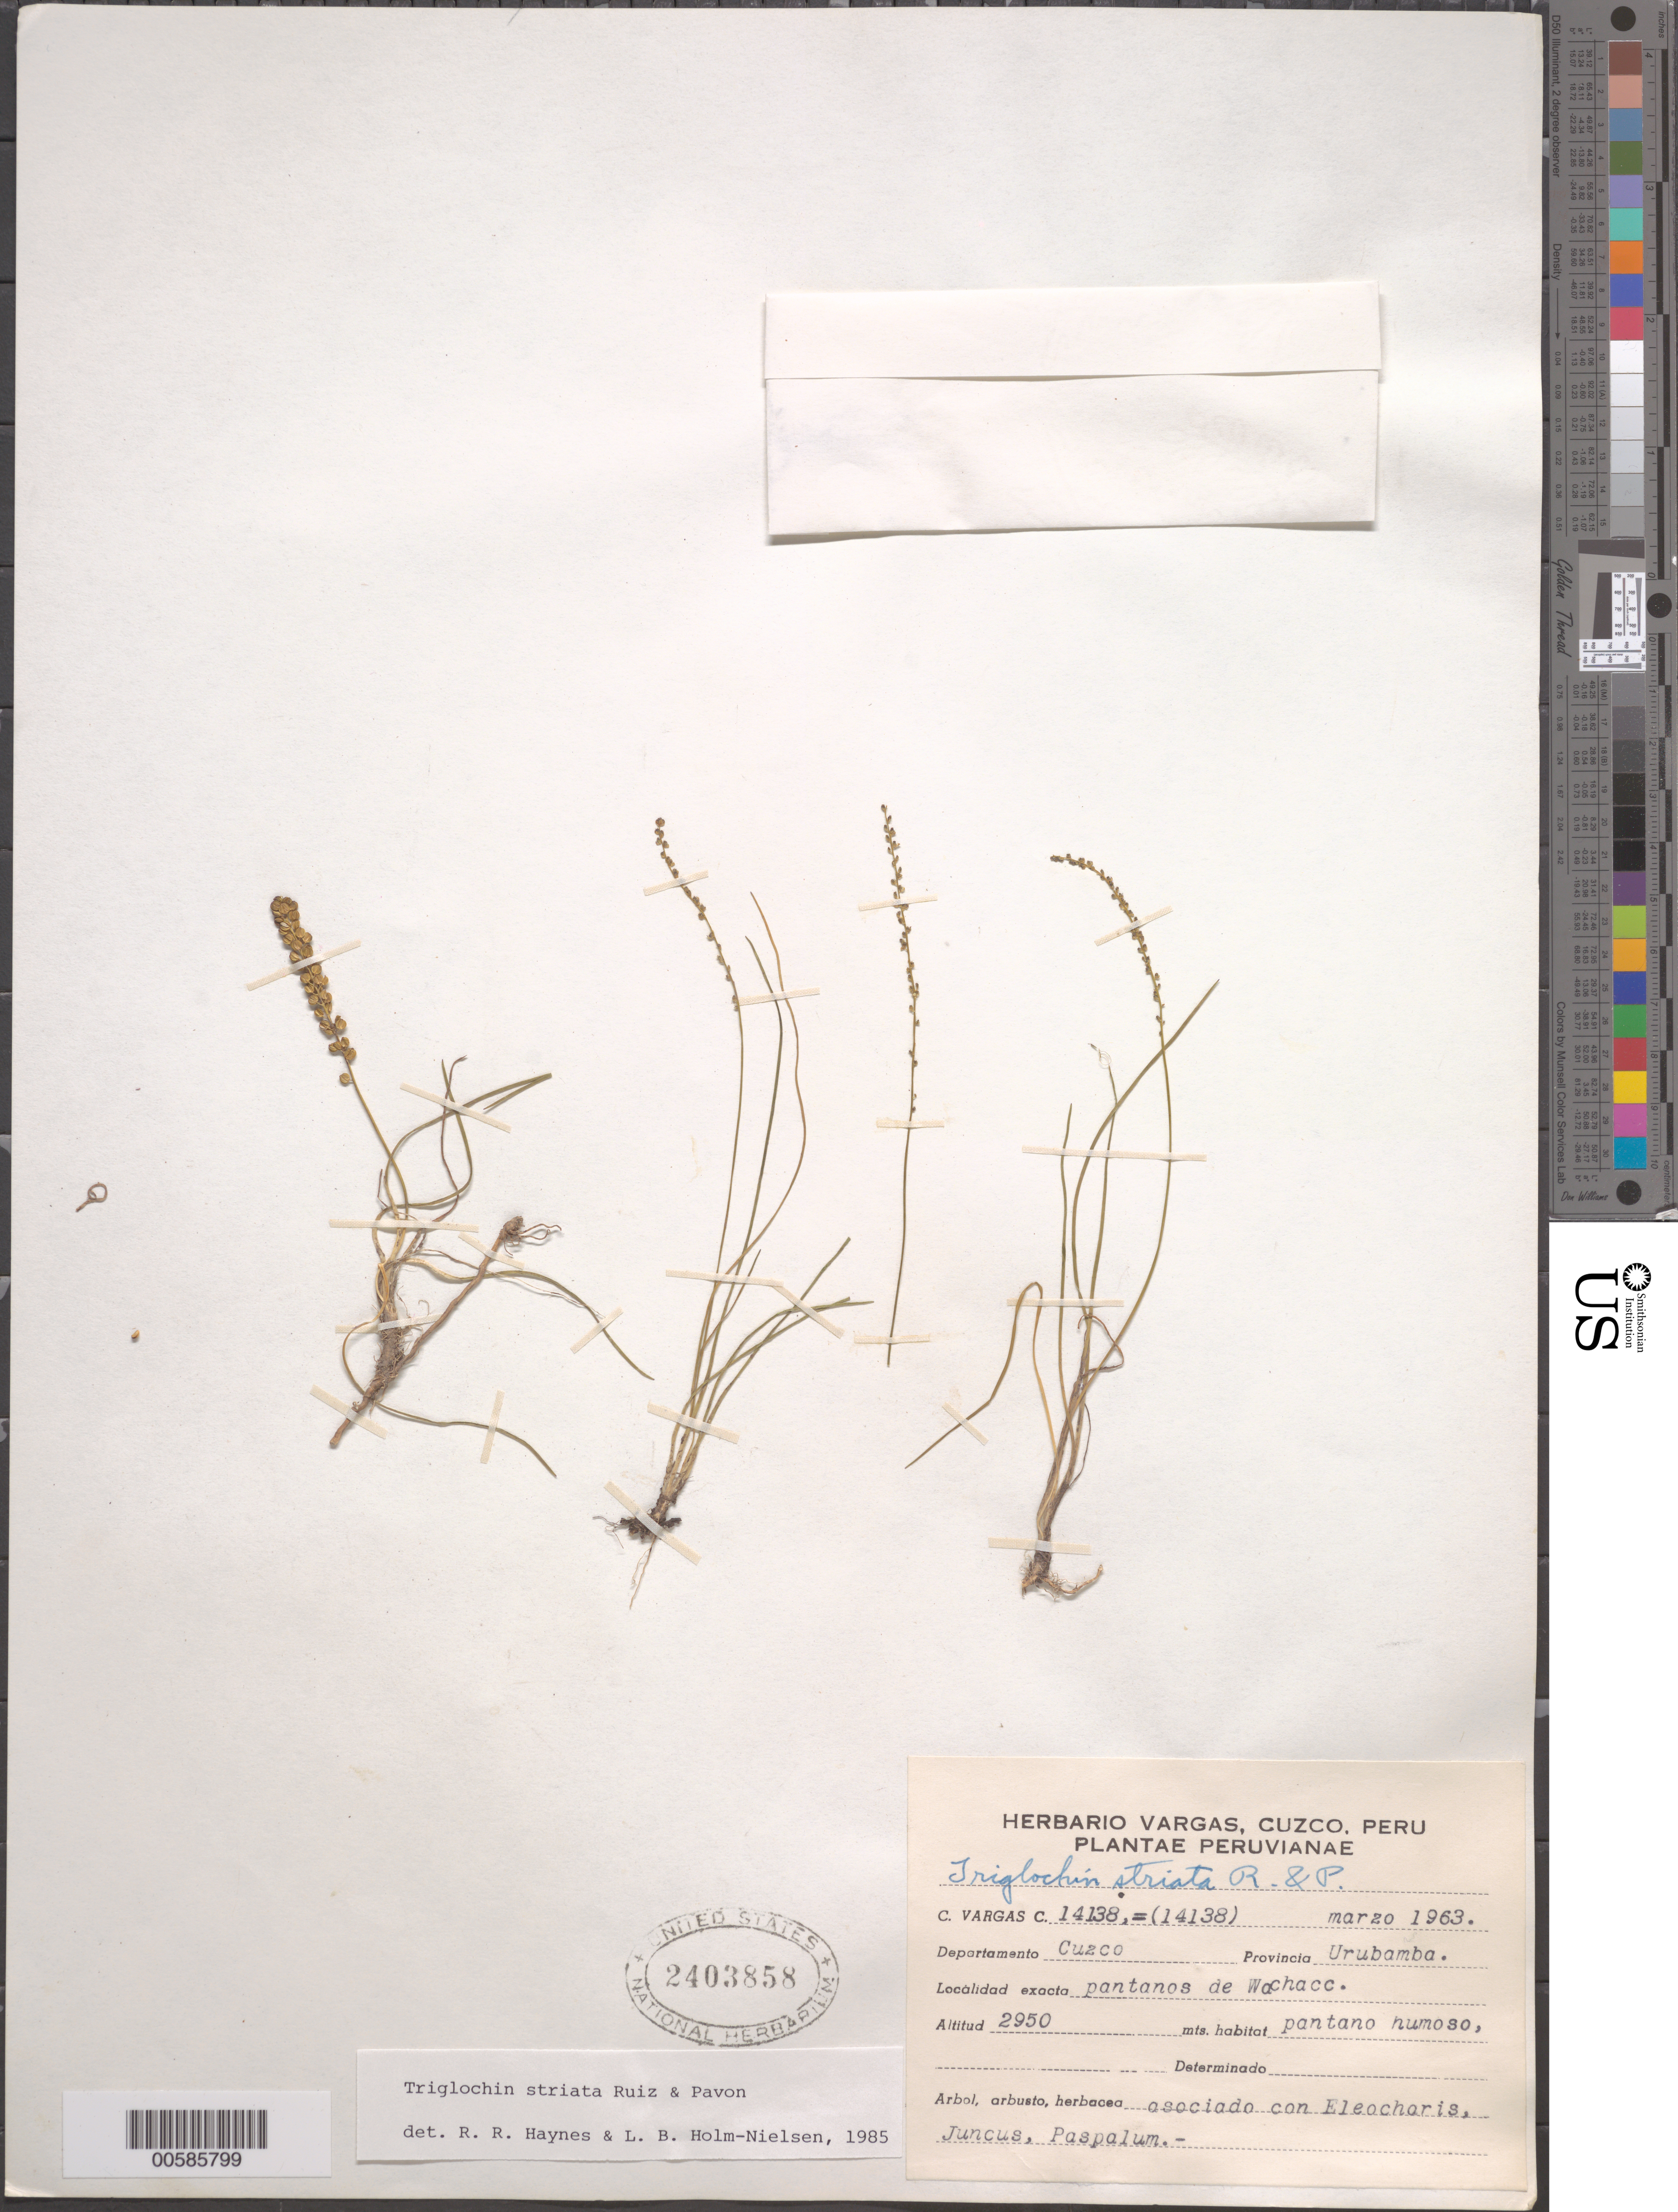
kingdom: Plantae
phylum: Tracheophyta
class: Liliopsida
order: Alismatales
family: Juncaginaceae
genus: Triglochin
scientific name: Triglochin striata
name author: Ruiz & Pav.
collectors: C. Vargas Calderón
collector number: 14138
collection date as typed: Mar 1963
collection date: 1963-03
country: Peru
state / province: Cusco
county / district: Urubamba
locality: Wachacc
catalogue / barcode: US 2403858